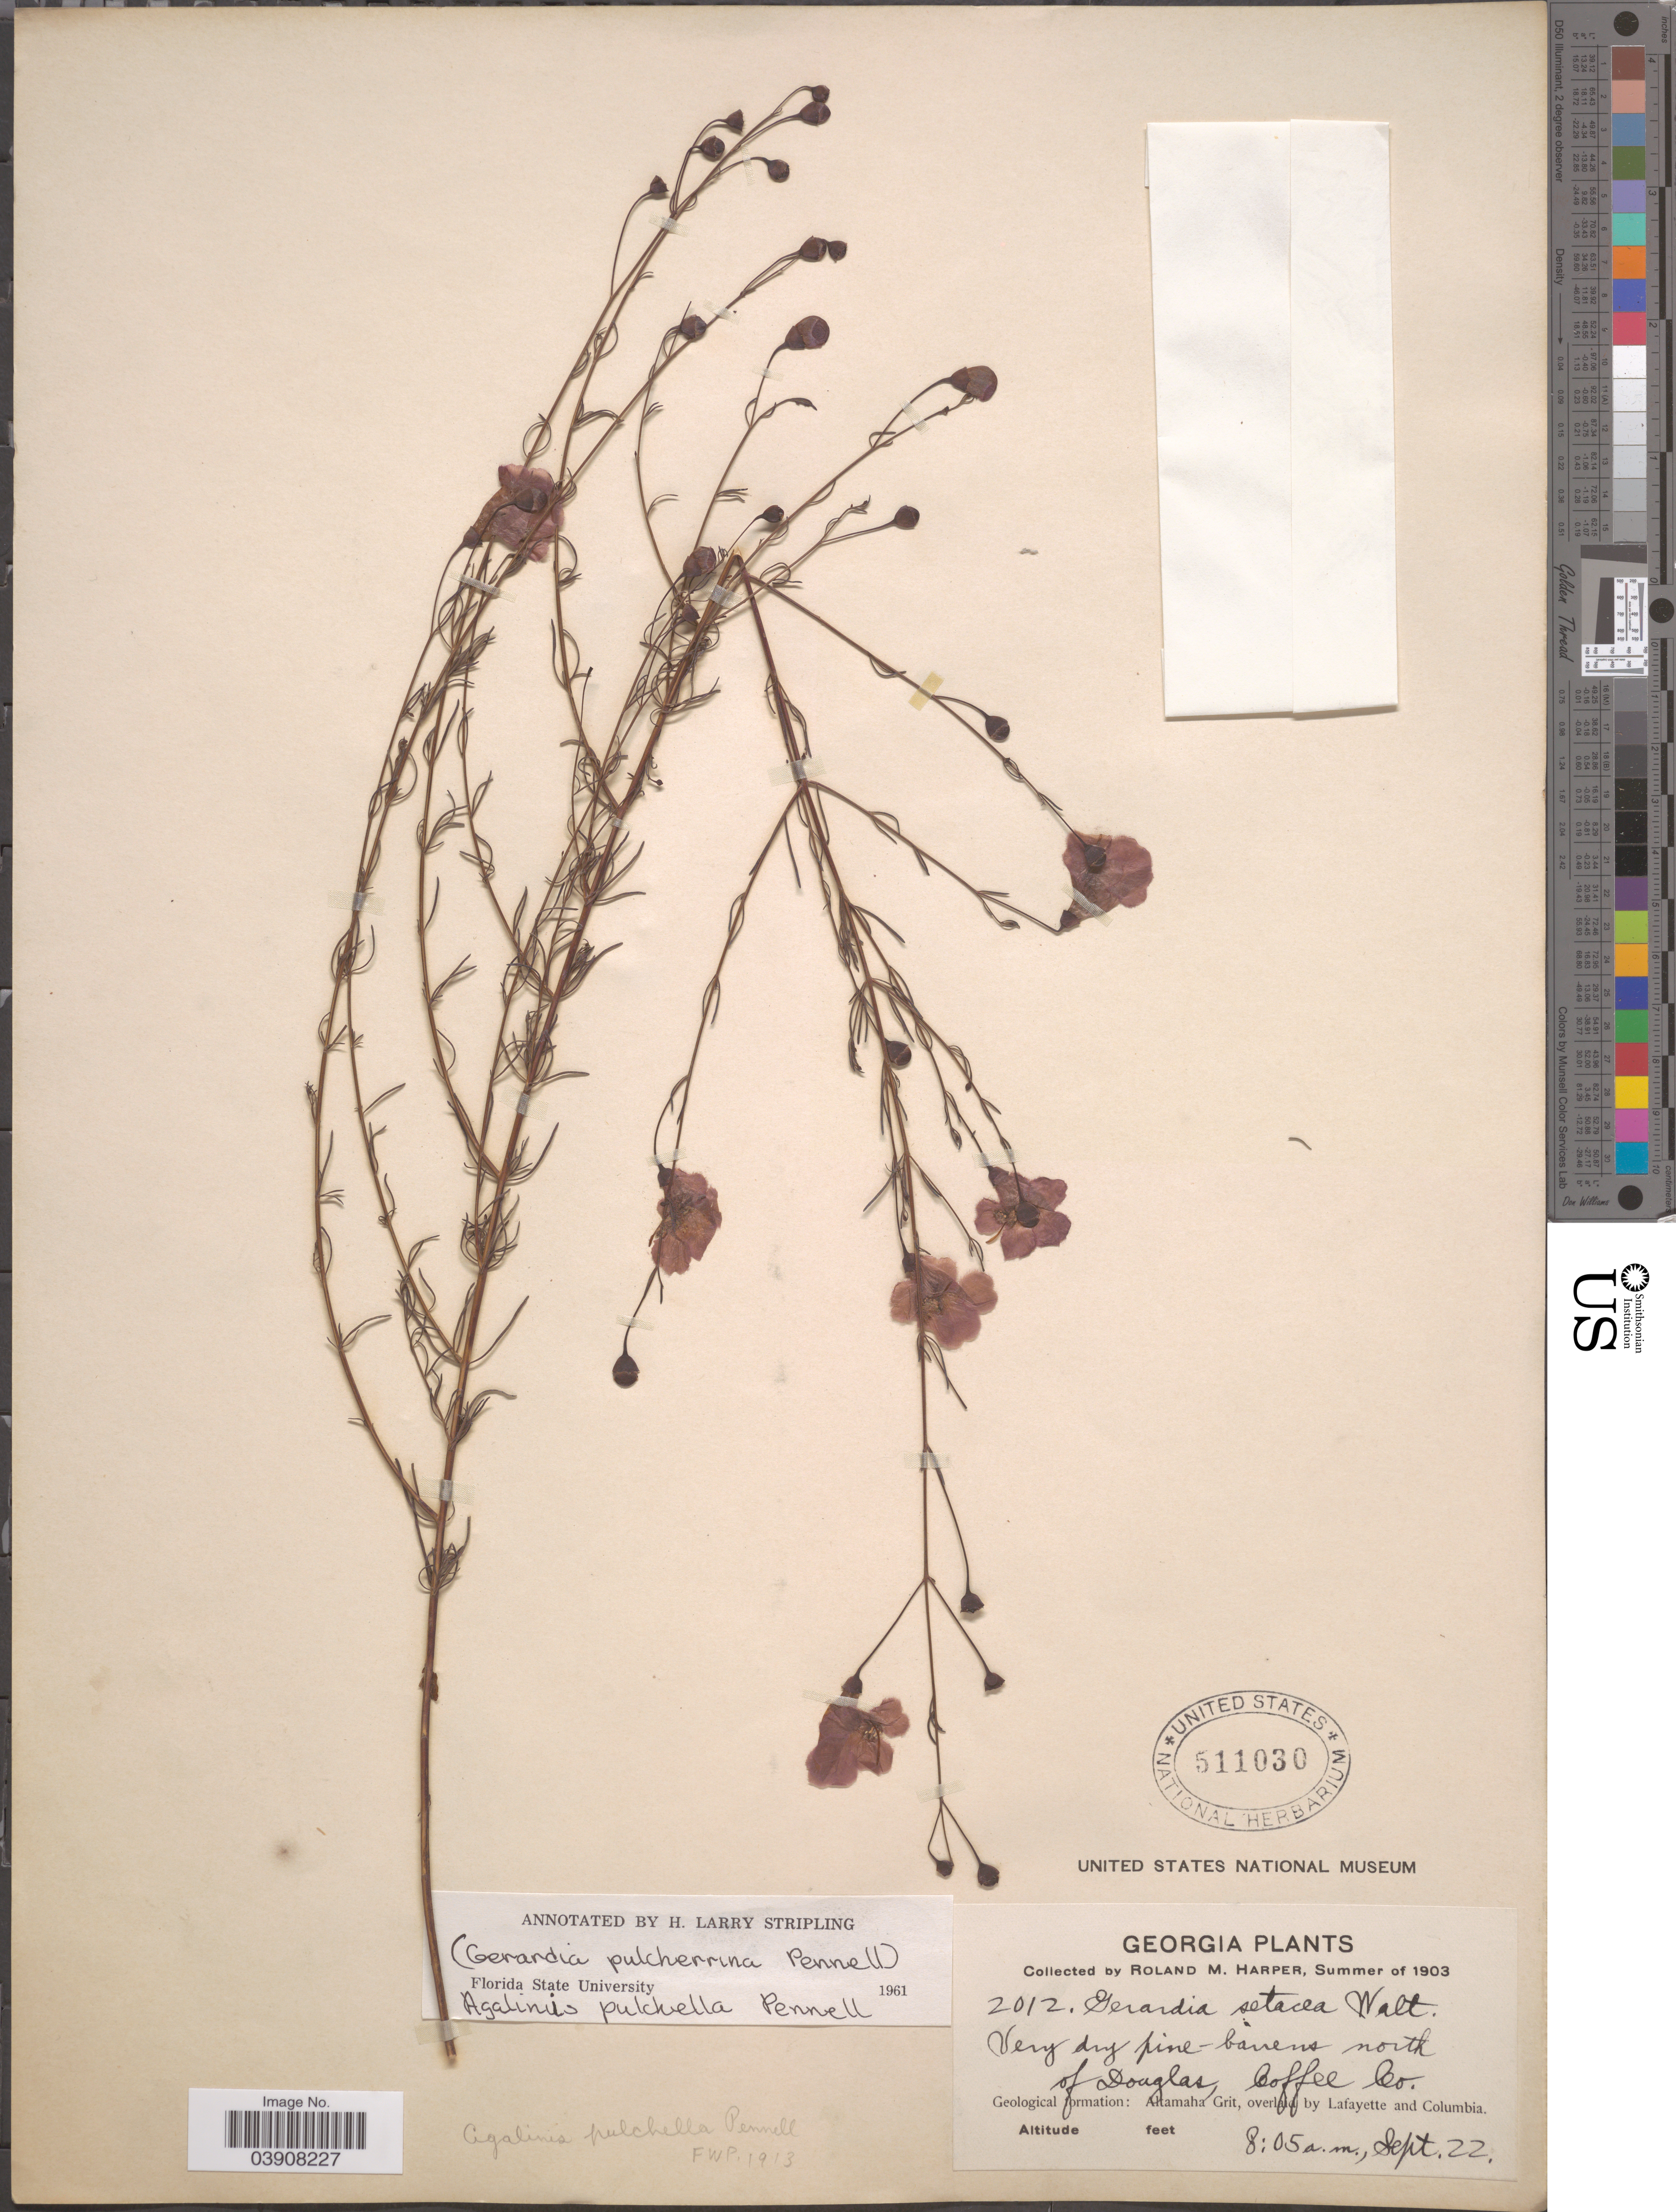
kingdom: Plantae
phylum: Tracheophyta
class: Magnoliopsida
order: Lamiales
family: Orobanchaceae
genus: Agalinis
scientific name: Agalinis pulchella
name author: Pennell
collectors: R. M. Harper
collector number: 2012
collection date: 1903-09-22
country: United States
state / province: Georgia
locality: Very dry pine-barrens north of Douglas, Coffee Co. Geological formation: Altamaha Grit, overlaid by Lafayette and Columbia.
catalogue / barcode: US 511030